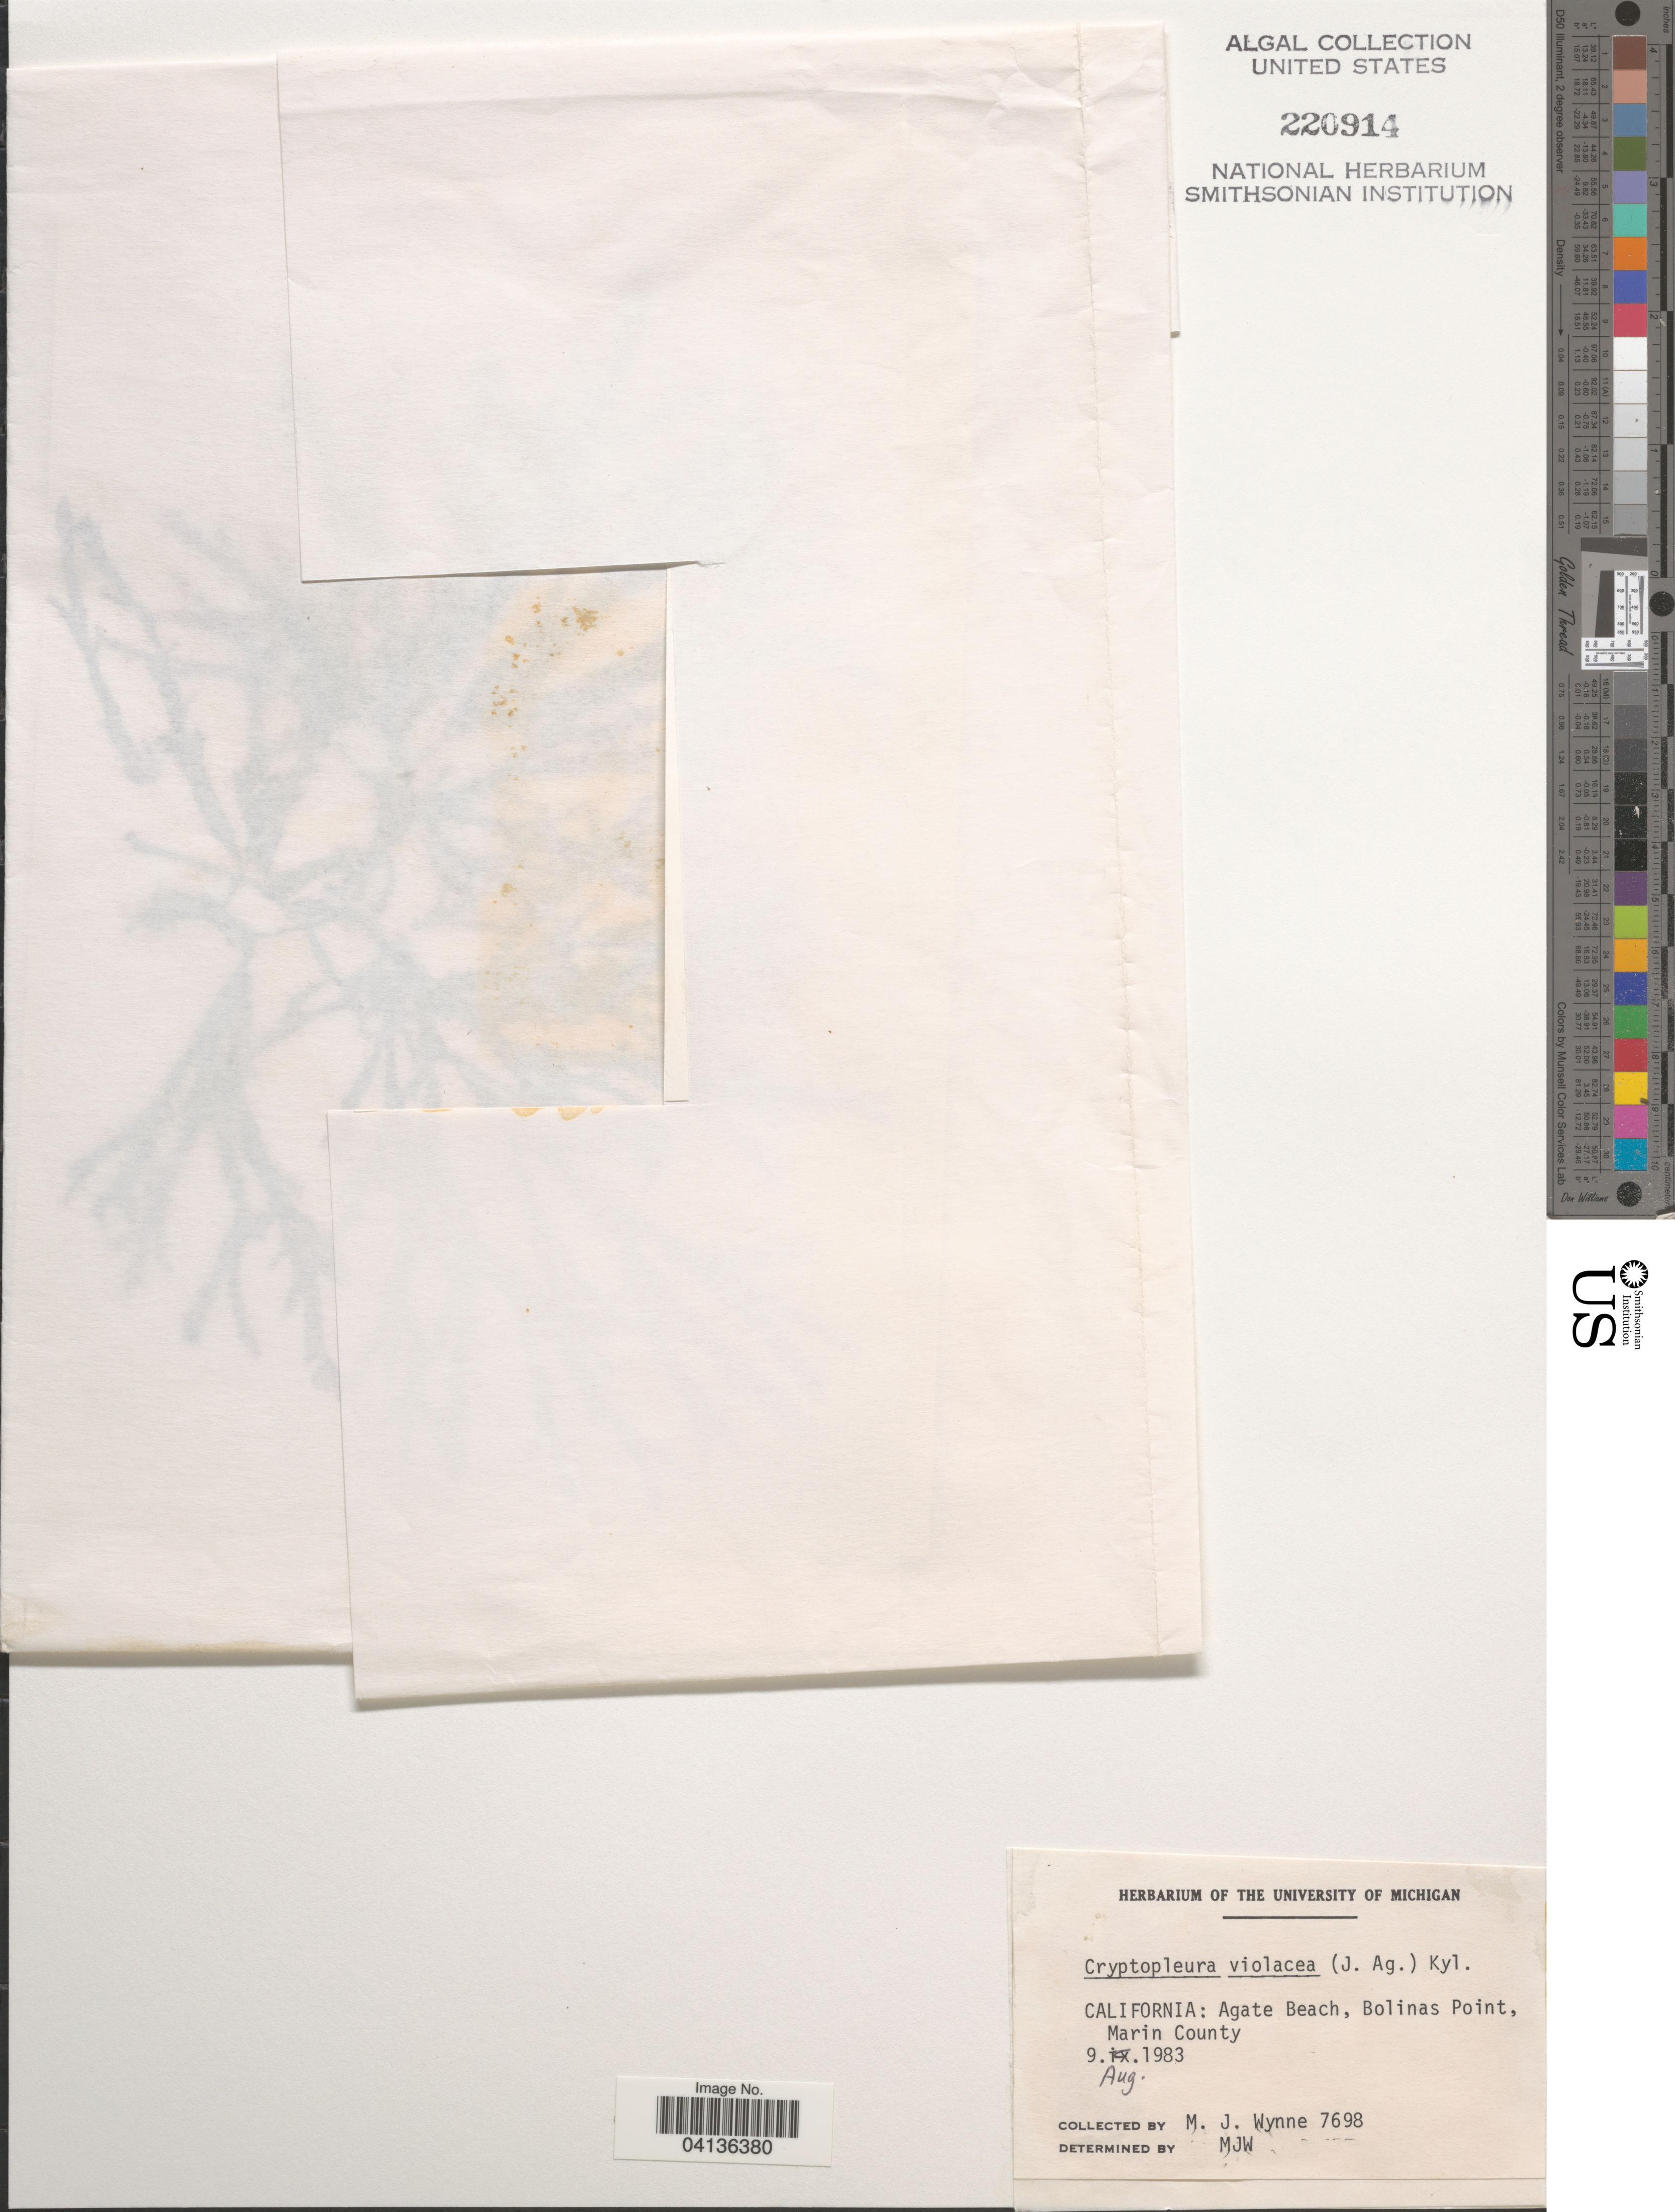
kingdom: Plantae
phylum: Rhodophyta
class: Florideophyceae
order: Ceramiales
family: Delesseriaceae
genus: Cryptopleura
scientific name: Cryptopleura violacea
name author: (J. Ag.) Kylin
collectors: M.J. Wynne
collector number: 7698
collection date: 1983-08-09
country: United States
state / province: California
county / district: Marin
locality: Agate Beach, Bolinas Point, Marin County.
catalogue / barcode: US 220914